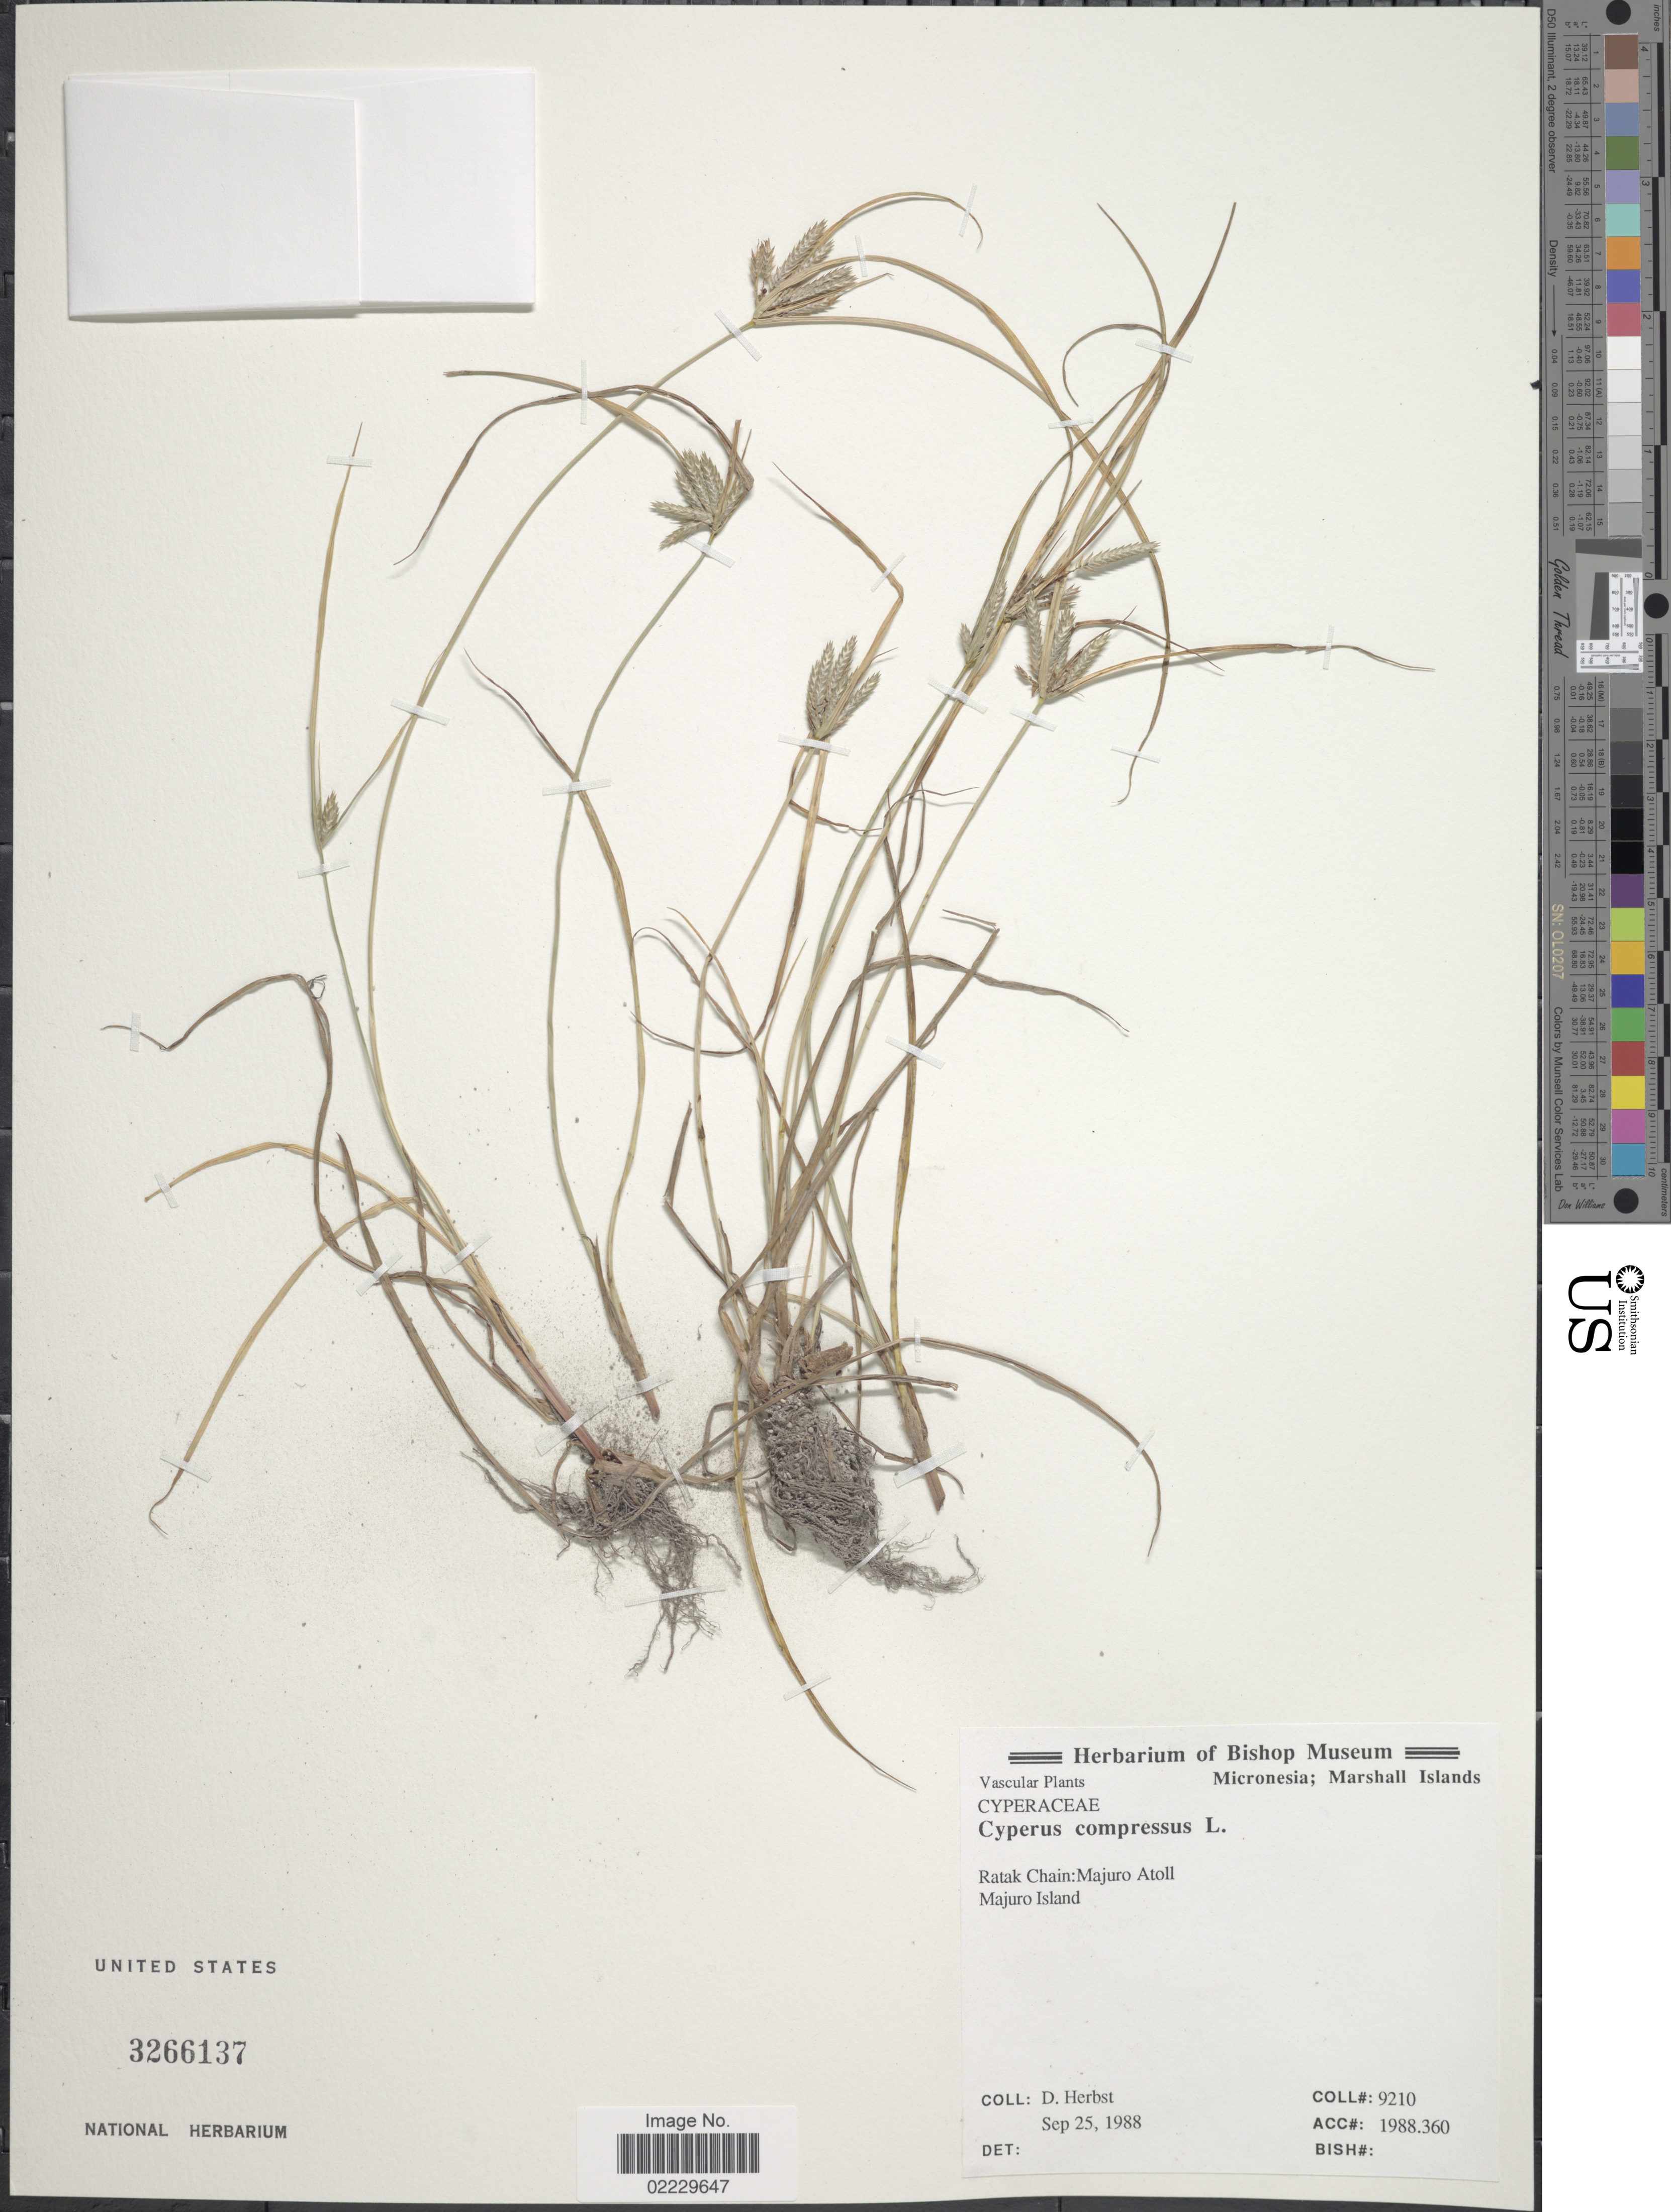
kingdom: Plantae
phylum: Tracheophyta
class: Liliopsida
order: Poales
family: Cyperaceae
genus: Cyperus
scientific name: Cyperus compressus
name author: L.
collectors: D. Herbst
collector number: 9210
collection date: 1988-09-25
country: Marshall Islands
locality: Micronesia, Ratak Chain: Majuro Atoll, Majuro Island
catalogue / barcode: US 3266137